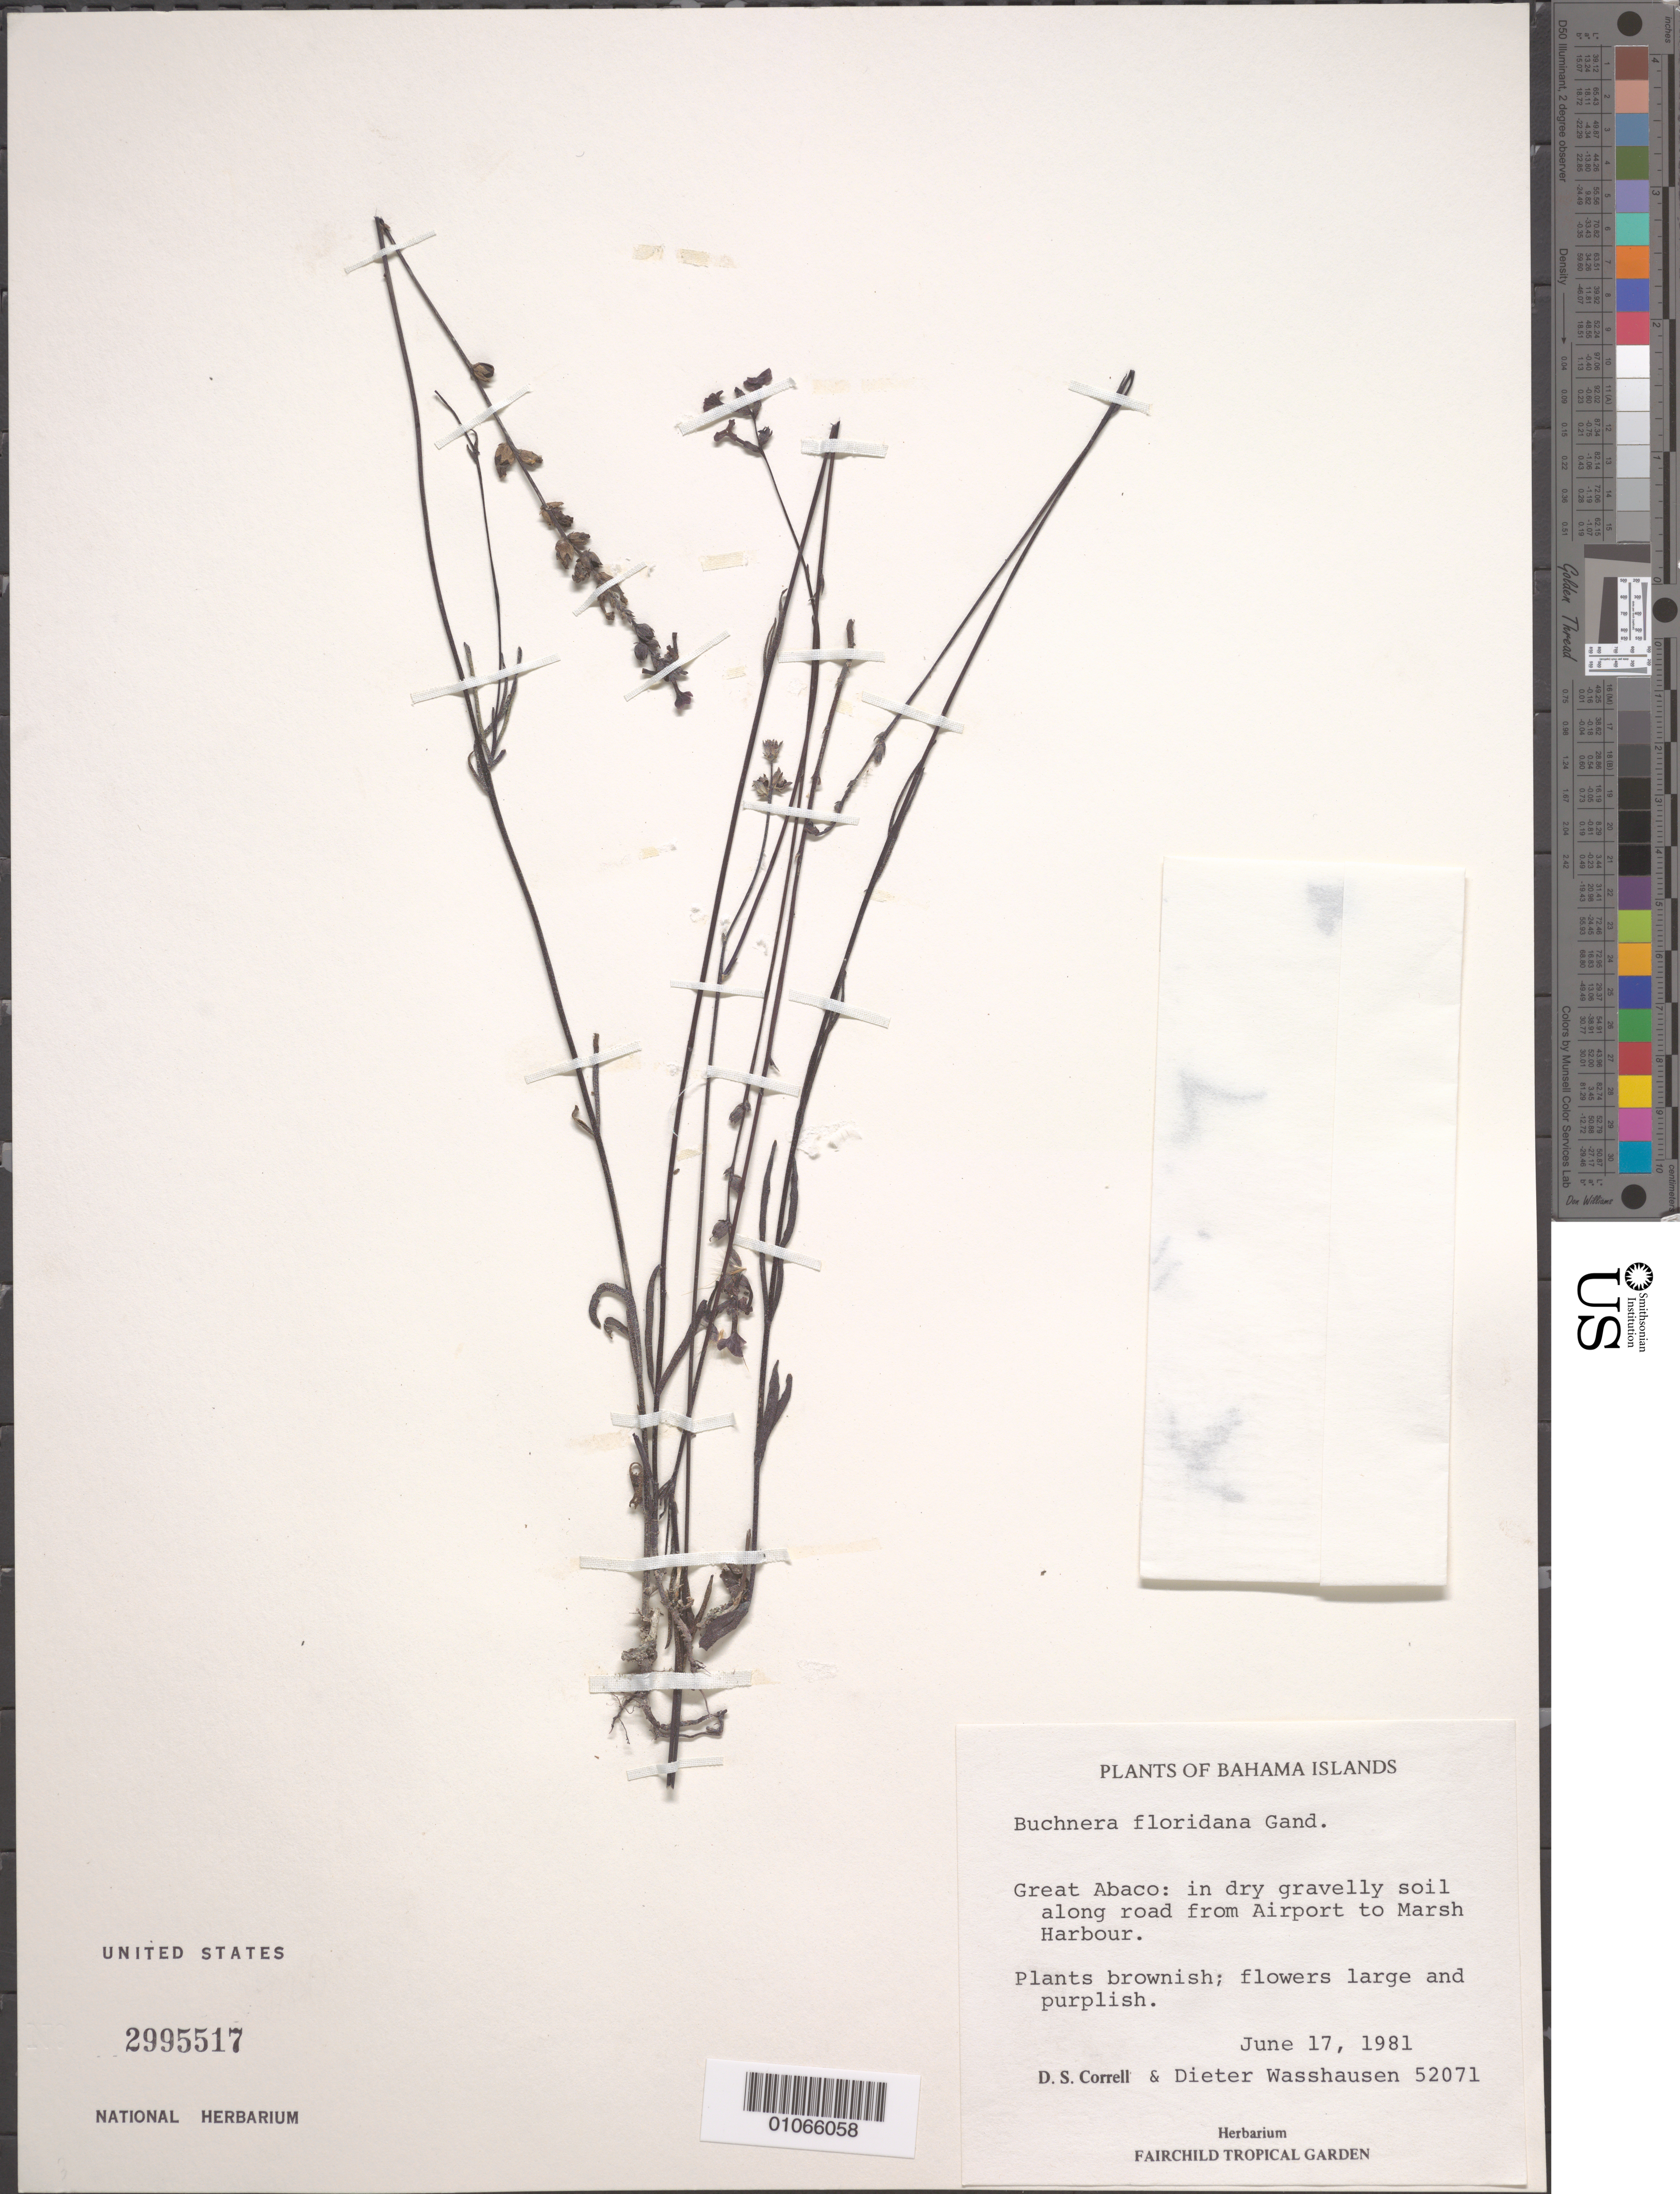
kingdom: Plantae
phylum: Tracheophyta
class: Magnoliopsida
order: Lamiales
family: Orobanchaceae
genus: Buchnera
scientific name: Buchnera floridana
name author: Gand.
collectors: D. S. Correll & D. C. Wasshausen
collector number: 52071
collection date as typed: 17 Jun 1981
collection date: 1981-06-17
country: Bahamas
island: Great Abaco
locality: In dry gravelly soil along road from Airport to Marsh Harbour.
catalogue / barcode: US 2995517